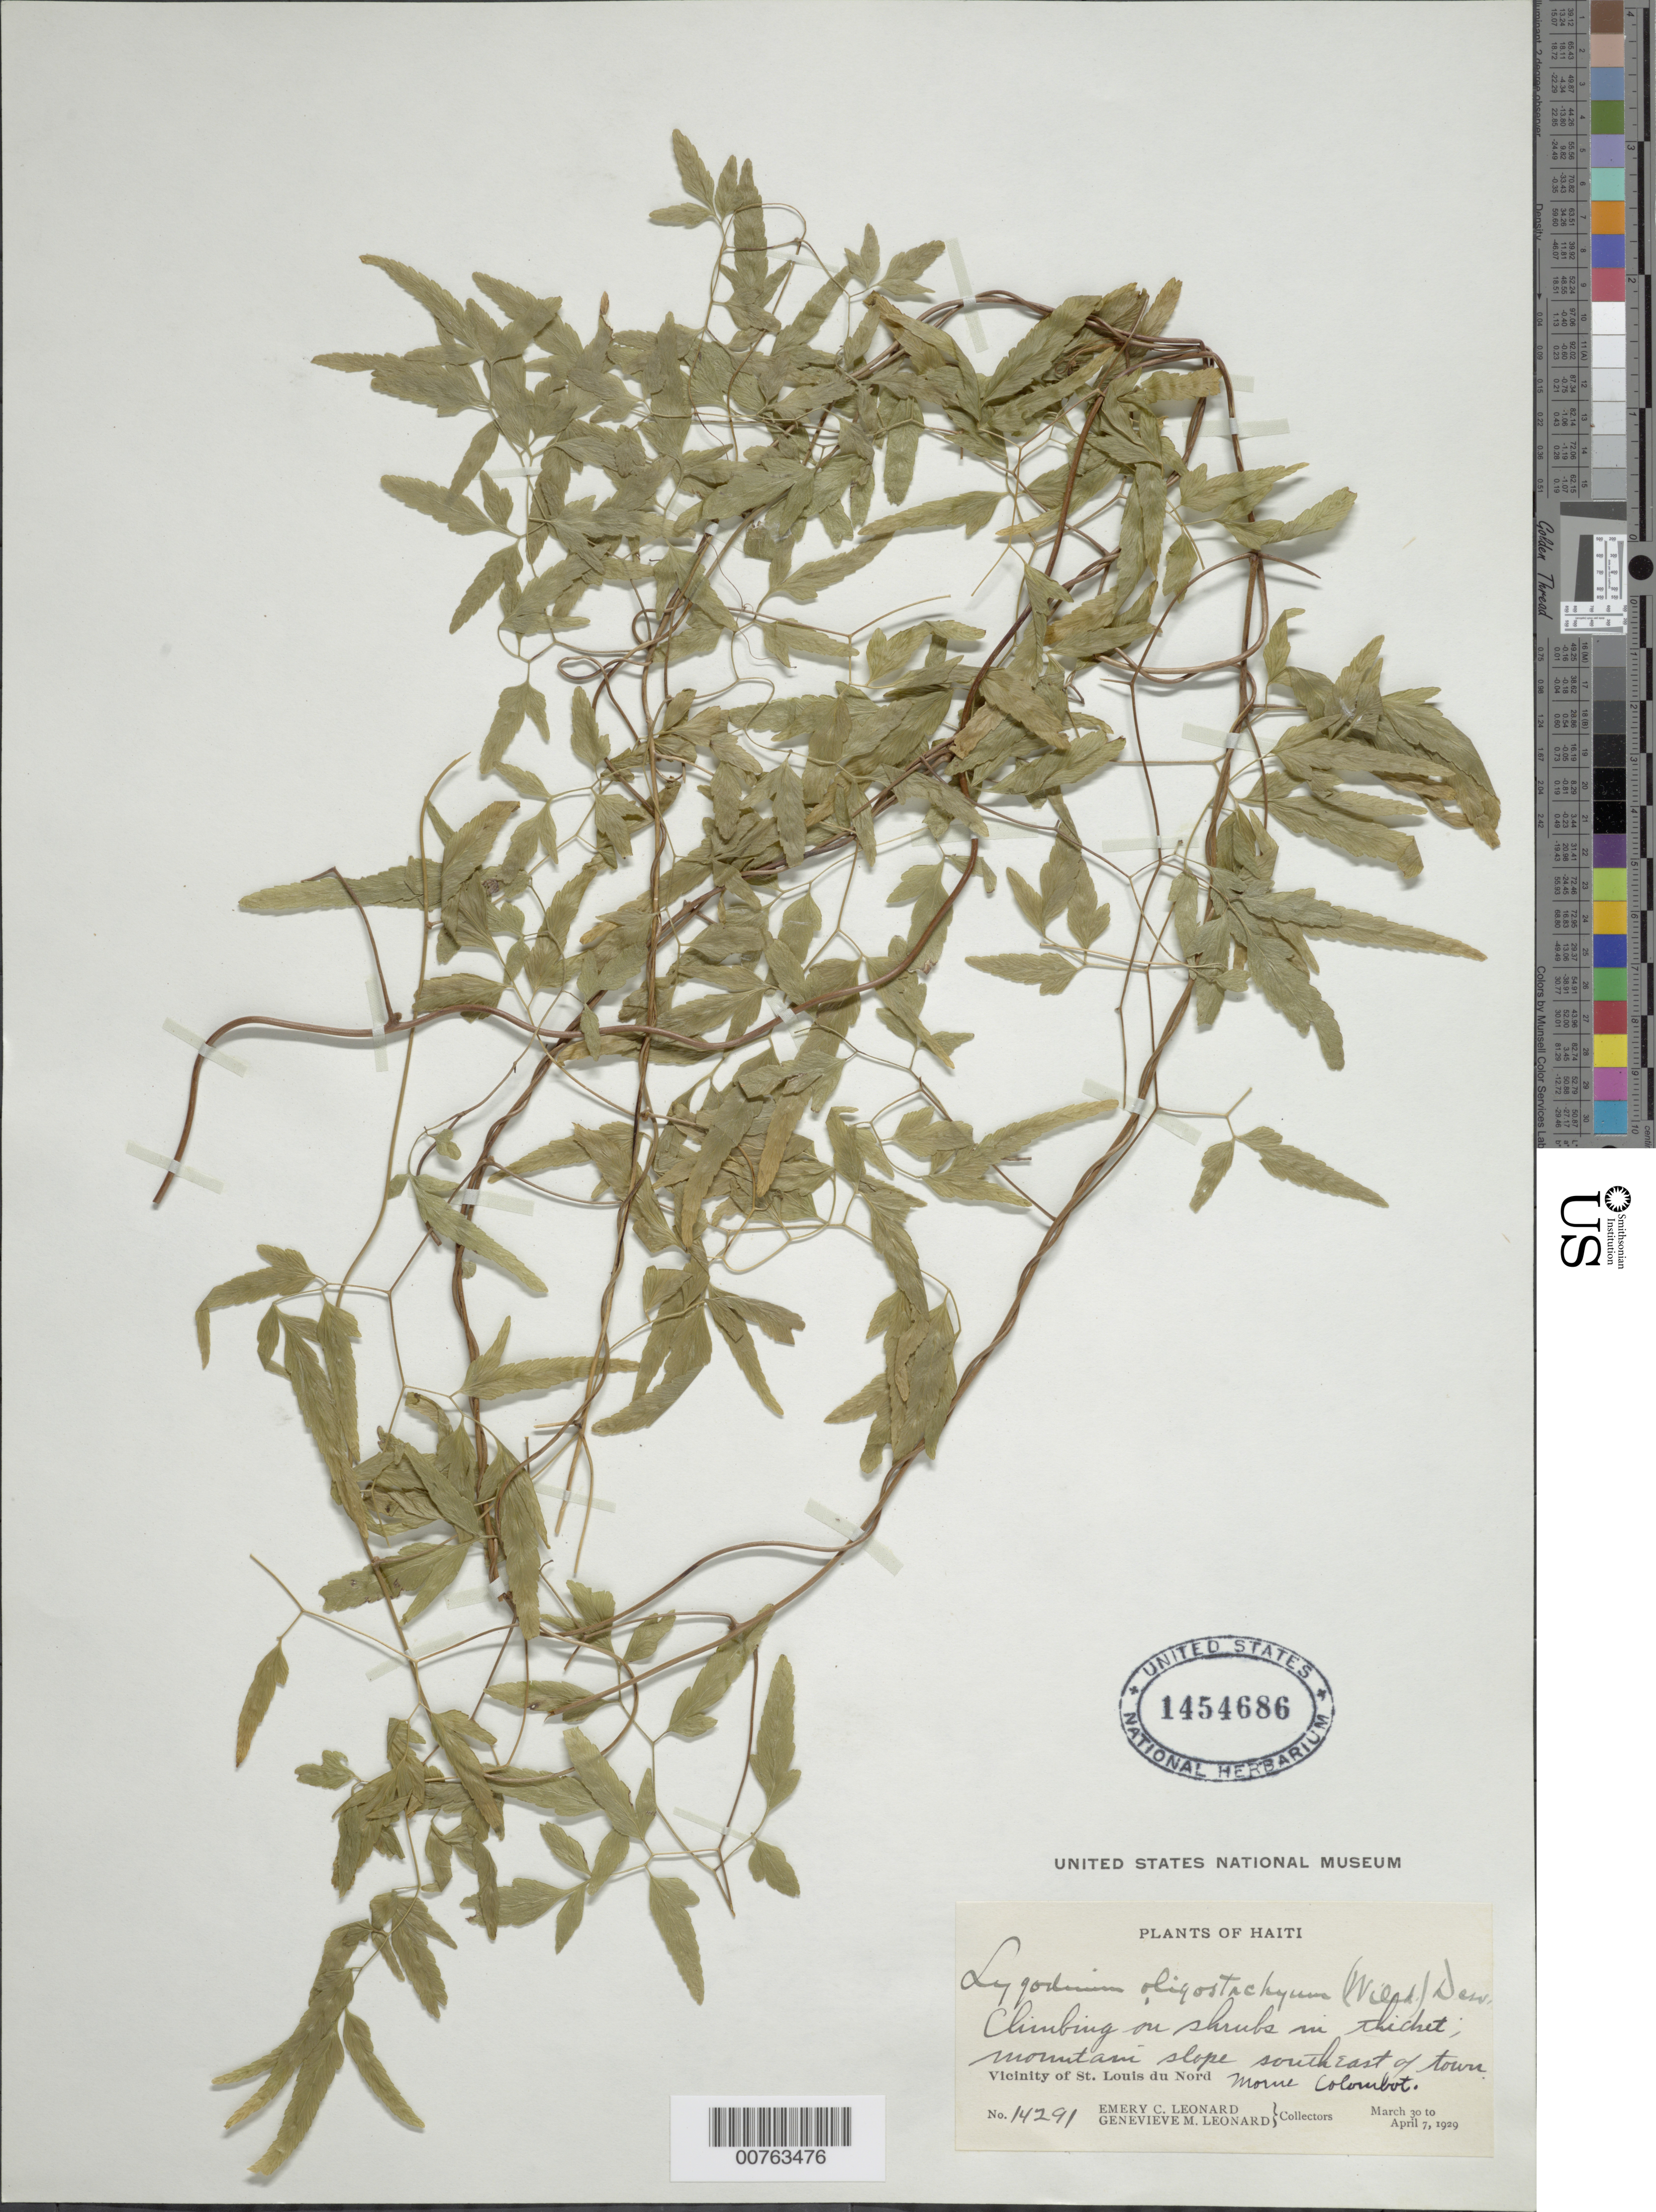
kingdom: Plantae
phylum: Tracheophyta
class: Polypodiopsida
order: Schizaeales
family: Lygodiaceae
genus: Lygodium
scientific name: Lygodium oligostachyum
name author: (Willd.) Desv.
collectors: E. C. Leonard & G. M. Leonard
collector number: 14291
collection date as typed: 30 Mar 1929 07 Apr 1929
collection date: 1929-03-30/1929-04-07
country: Haiti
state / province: Nord-Óuest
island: Hispaniola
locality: Vicinity of St. Louis du Nord. Mountain slope SE of town. Morne Colombot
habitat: Thicket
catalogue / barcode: US 1454686